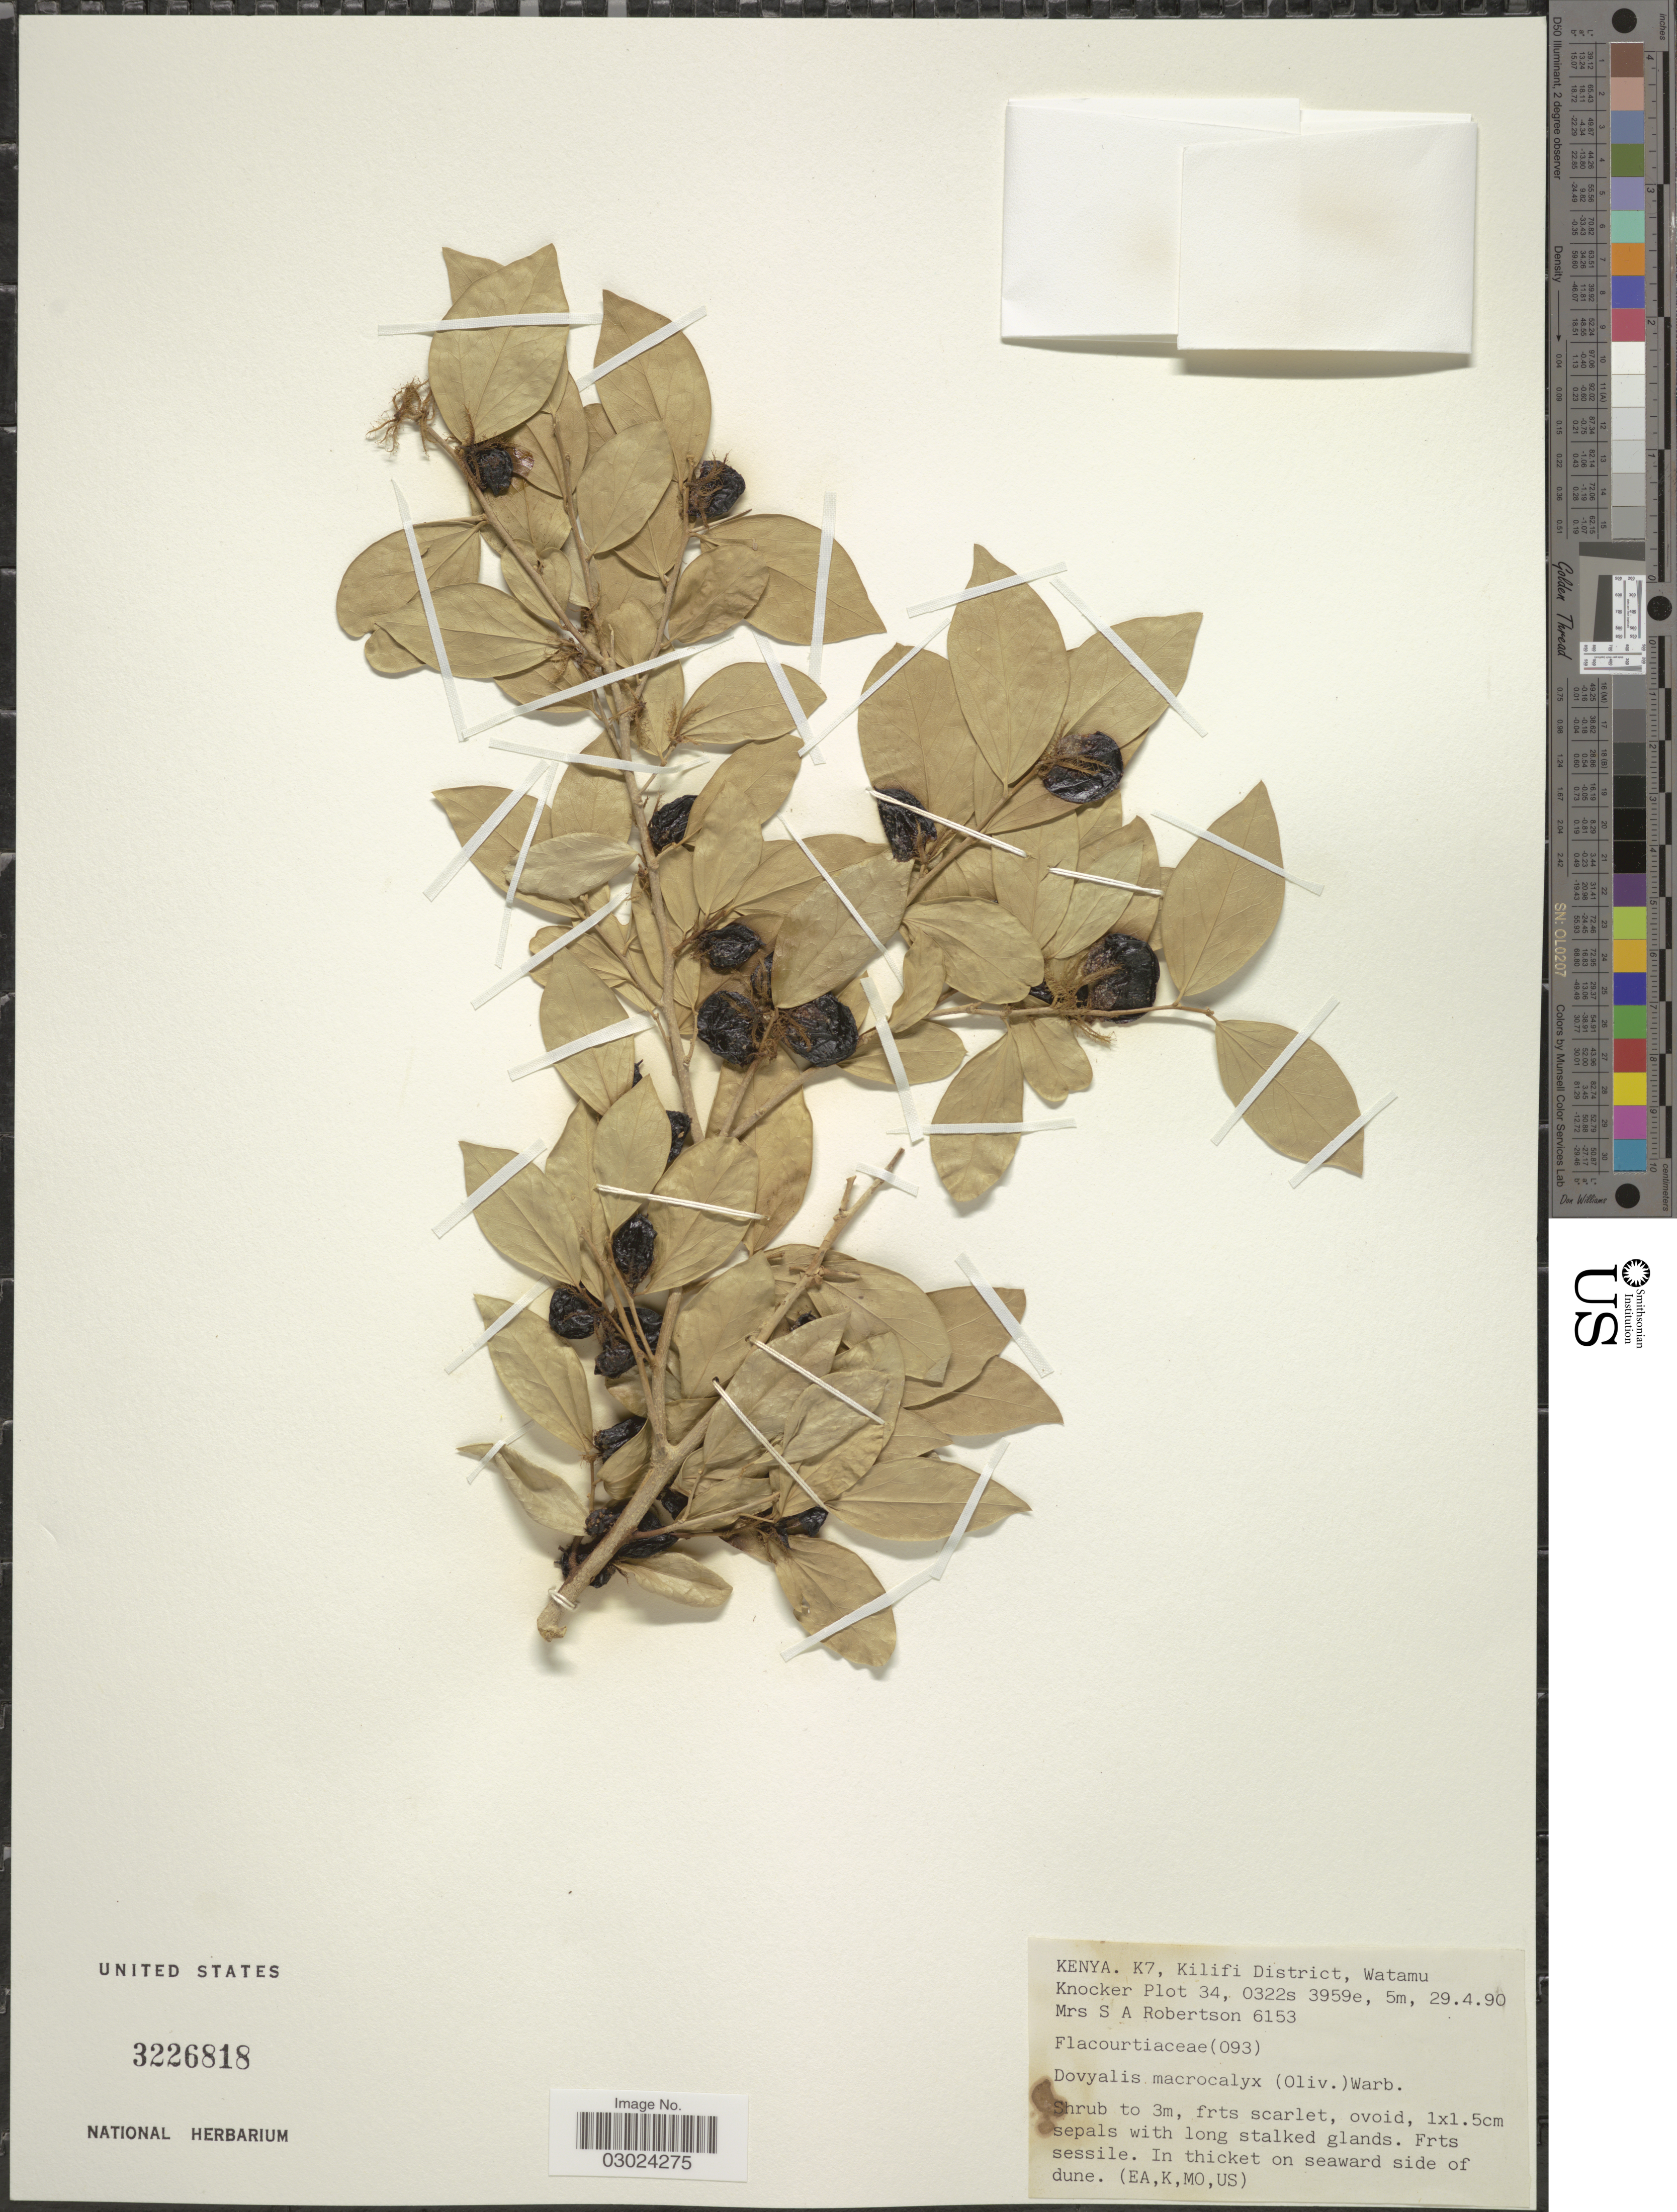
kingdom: Plantae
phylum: Tracheophyta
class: Magnoliopsida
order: Malpighiales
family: Salicaceae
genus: Dovyalis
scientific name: Dovyalis macrocalyx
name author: (Oliv.) Warb.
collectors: S. Robertson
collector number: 6153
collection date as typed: Transcribed d/m/y: 29/4/90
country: Kenya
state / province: Kilifi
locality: K7, Kilifi District, Watamu Knocker Plot 34.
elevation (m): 5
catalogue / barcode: US 3226818